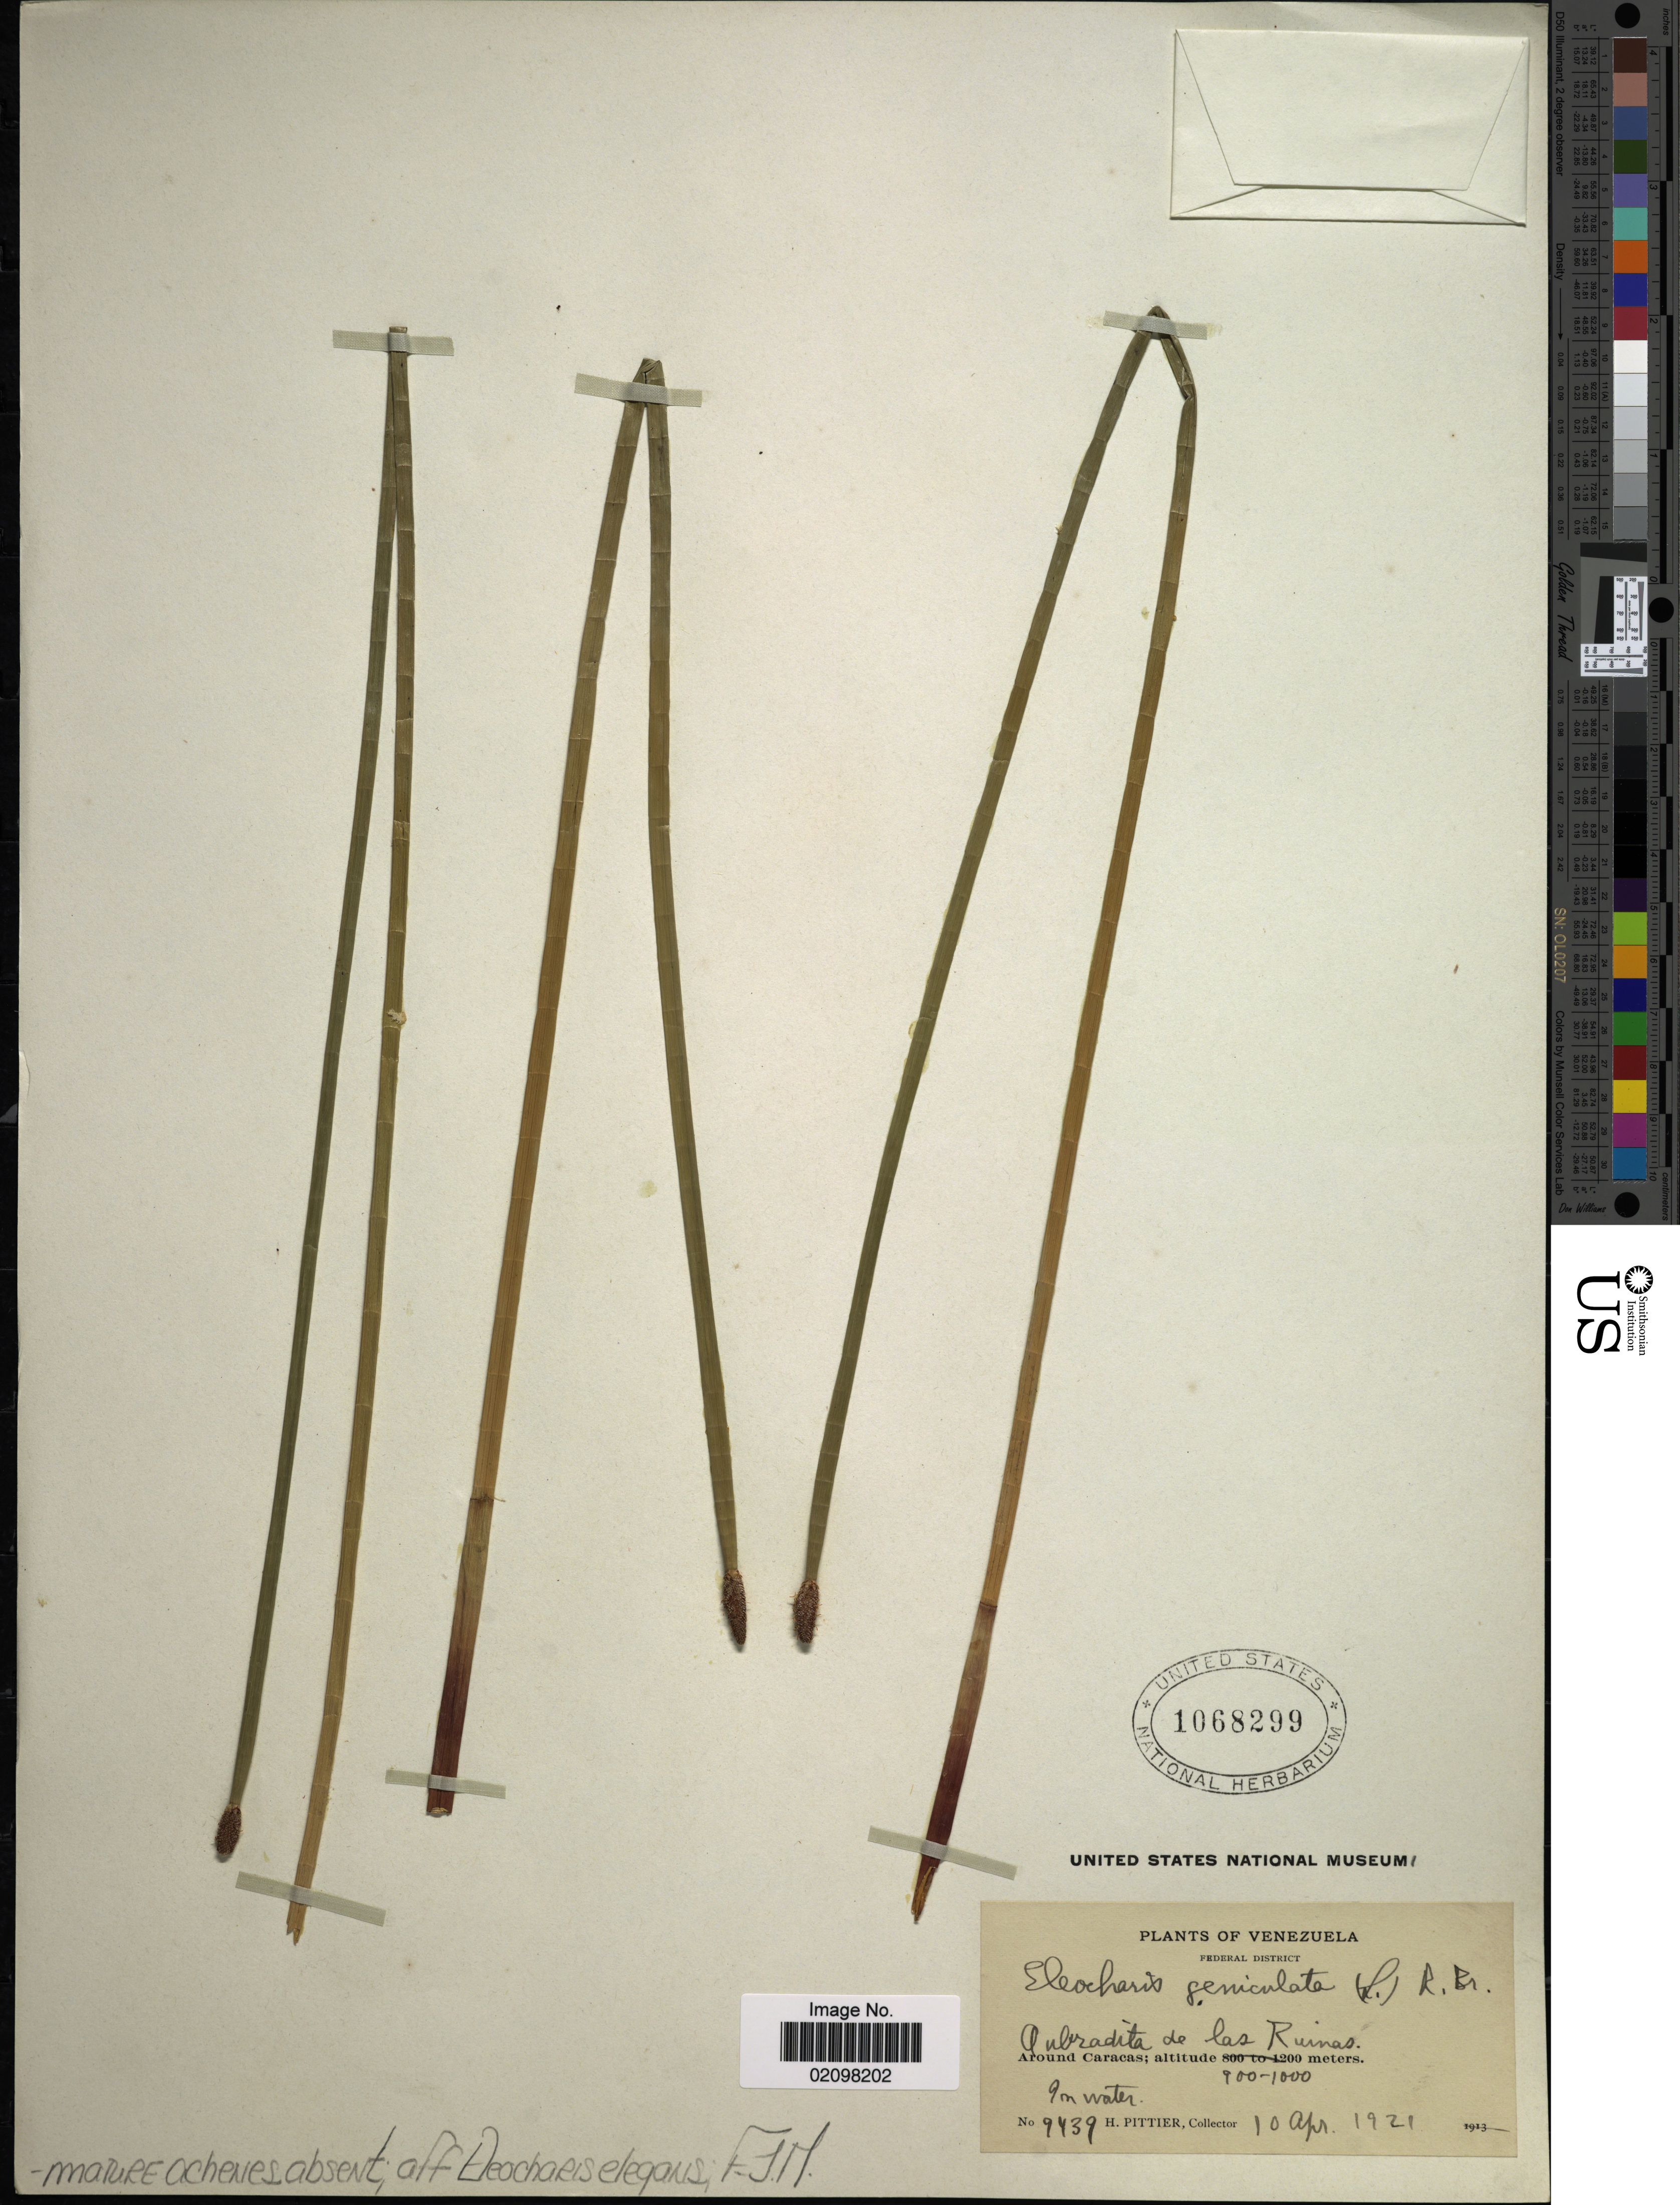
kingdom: Plantae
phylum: Tracheophyta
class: Liliopsida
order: Poales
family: Cyperaceae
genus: Eleocharis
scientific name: Eleocharis elegans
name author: (Kunth) Roem. & Schult.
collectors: H. F. Pittier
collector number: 9439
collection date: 1921-04-10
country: Venezuela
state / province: Distrito Federal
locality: Federal District. Qubradita de las Ruinas. Around Caracas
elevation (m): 900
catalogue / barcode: US 1068299